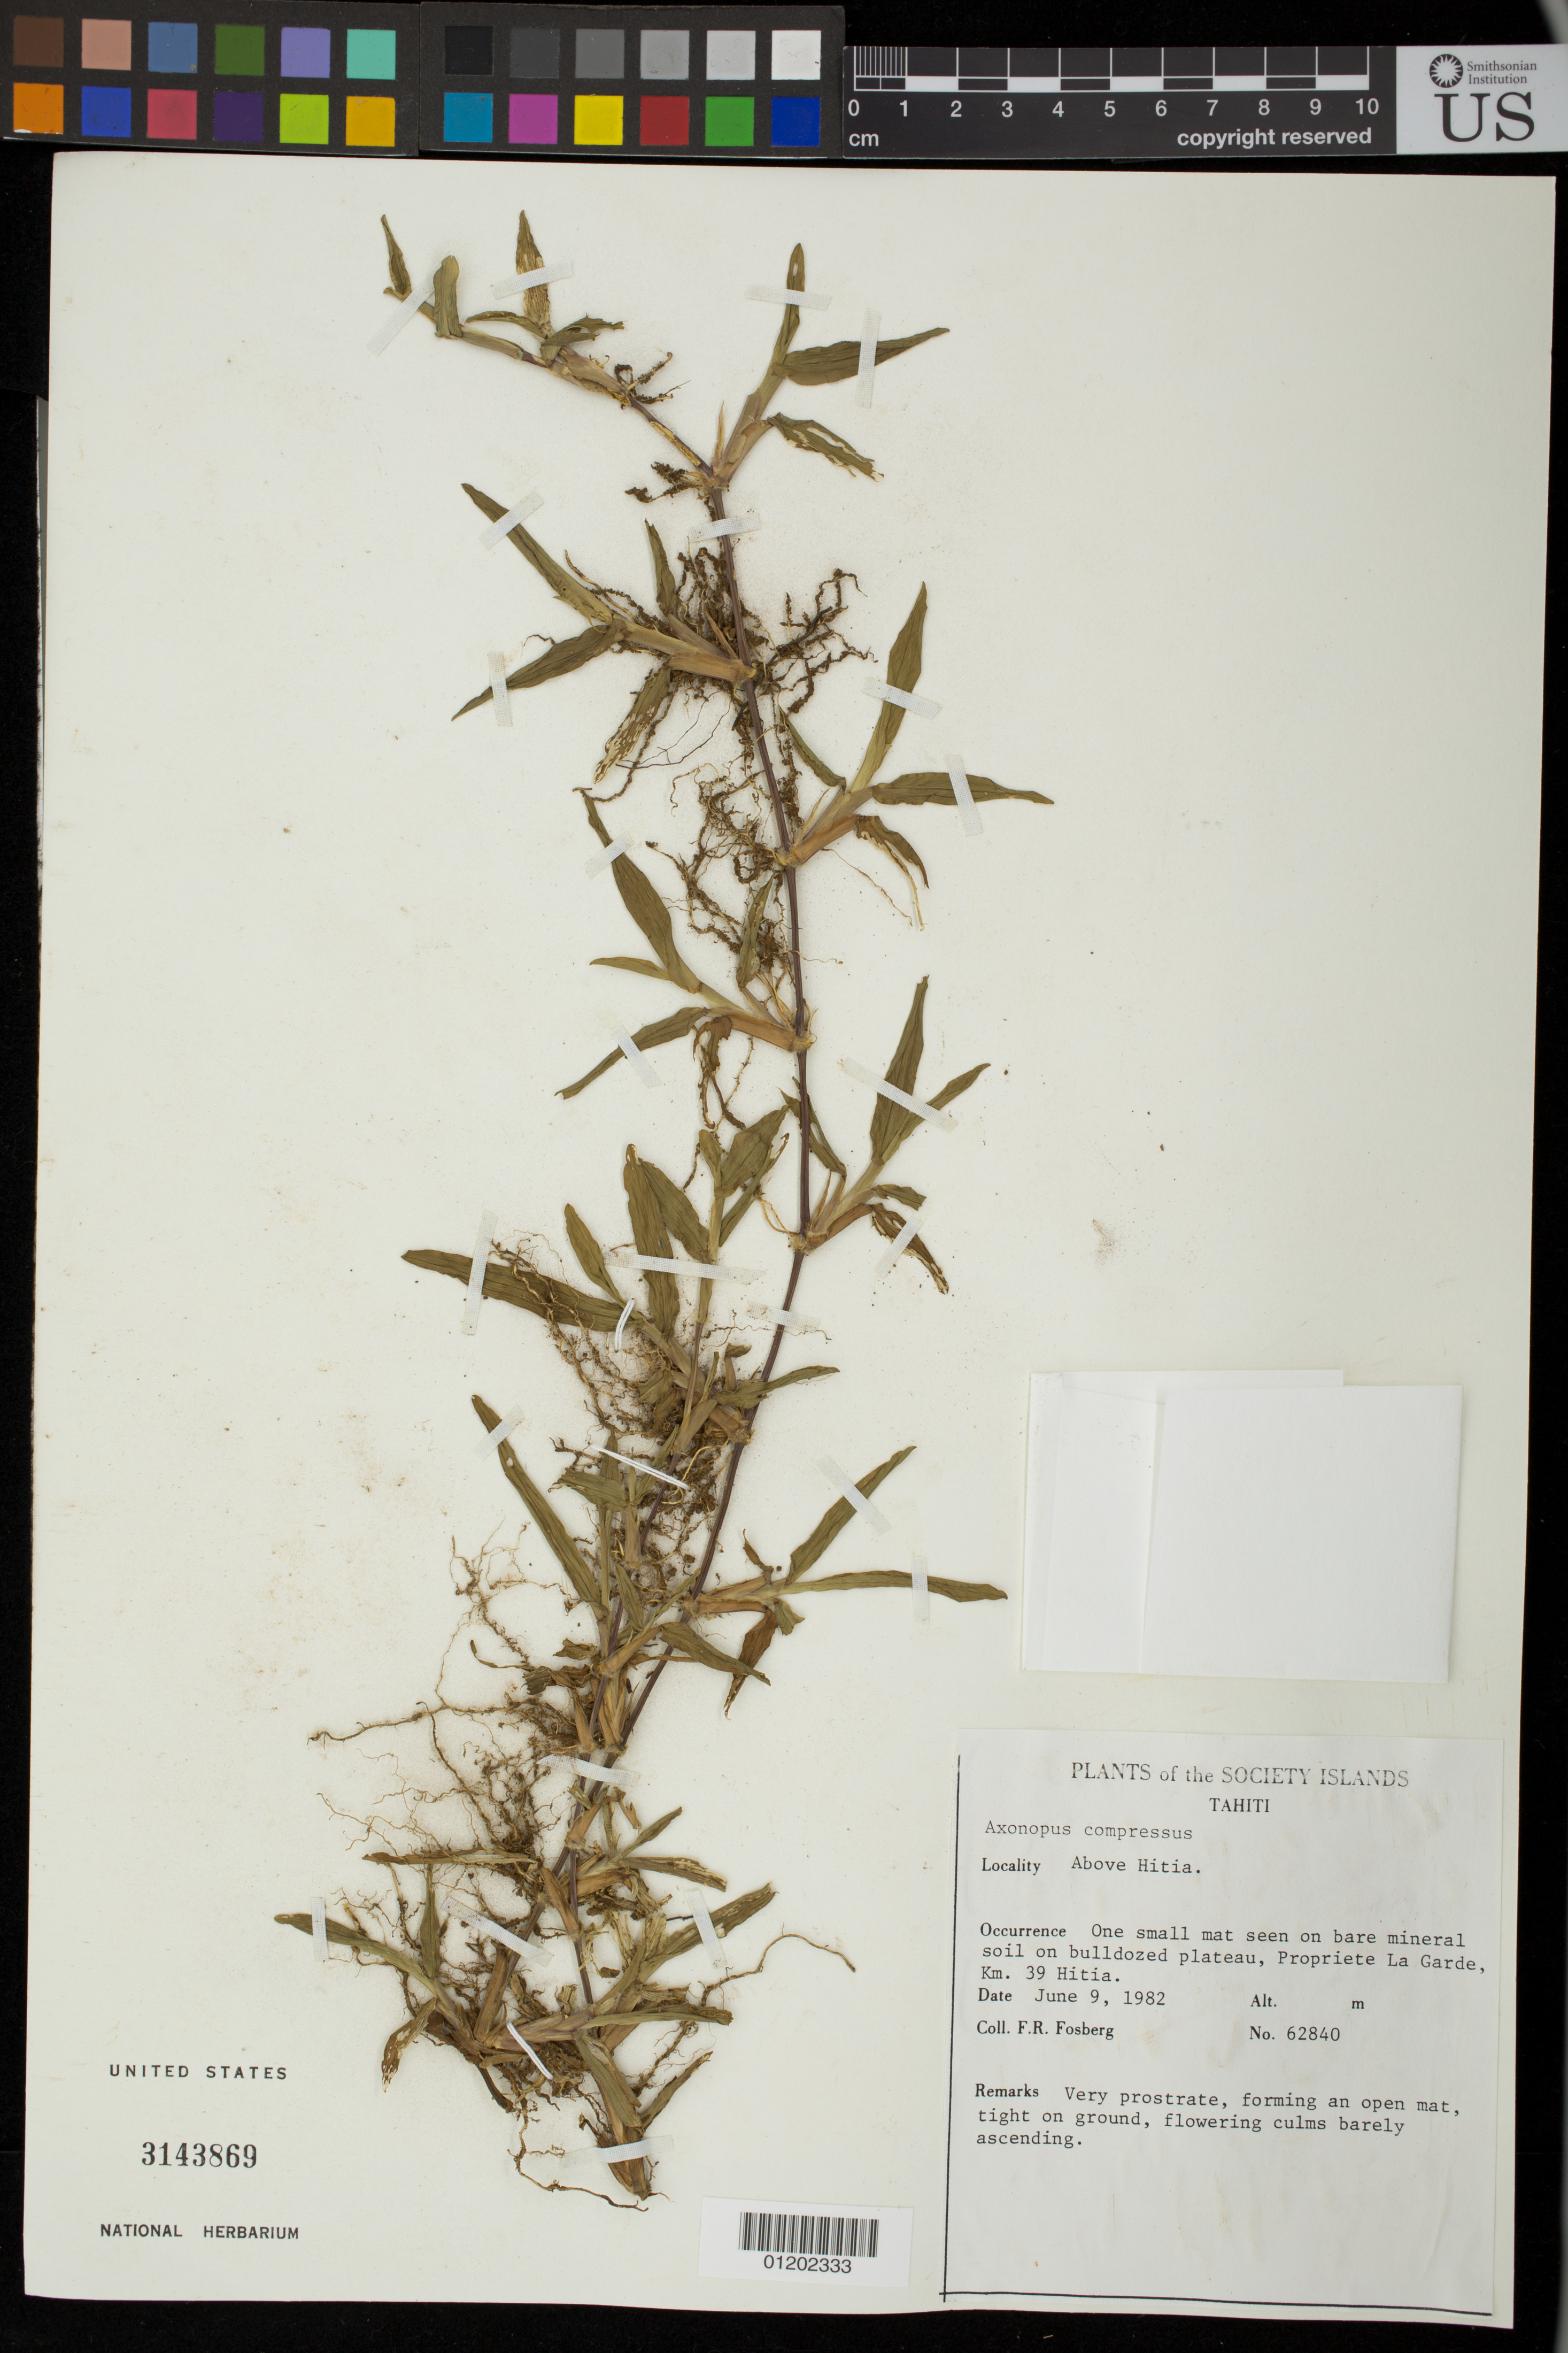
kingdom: Plantae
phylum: Tracheophyta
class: Liliopsida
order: Poales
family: Poaceae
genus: Axonopus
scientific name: Axonopus compressus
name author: (Sw.) P. Beauv.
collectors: F. R. Fosberg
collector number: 62840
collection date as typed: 09 Jun 1982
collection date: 1982-06-09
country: French Polynesia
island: Tahiti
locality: Above hitia [Society Is.]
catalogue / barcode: US 3143869